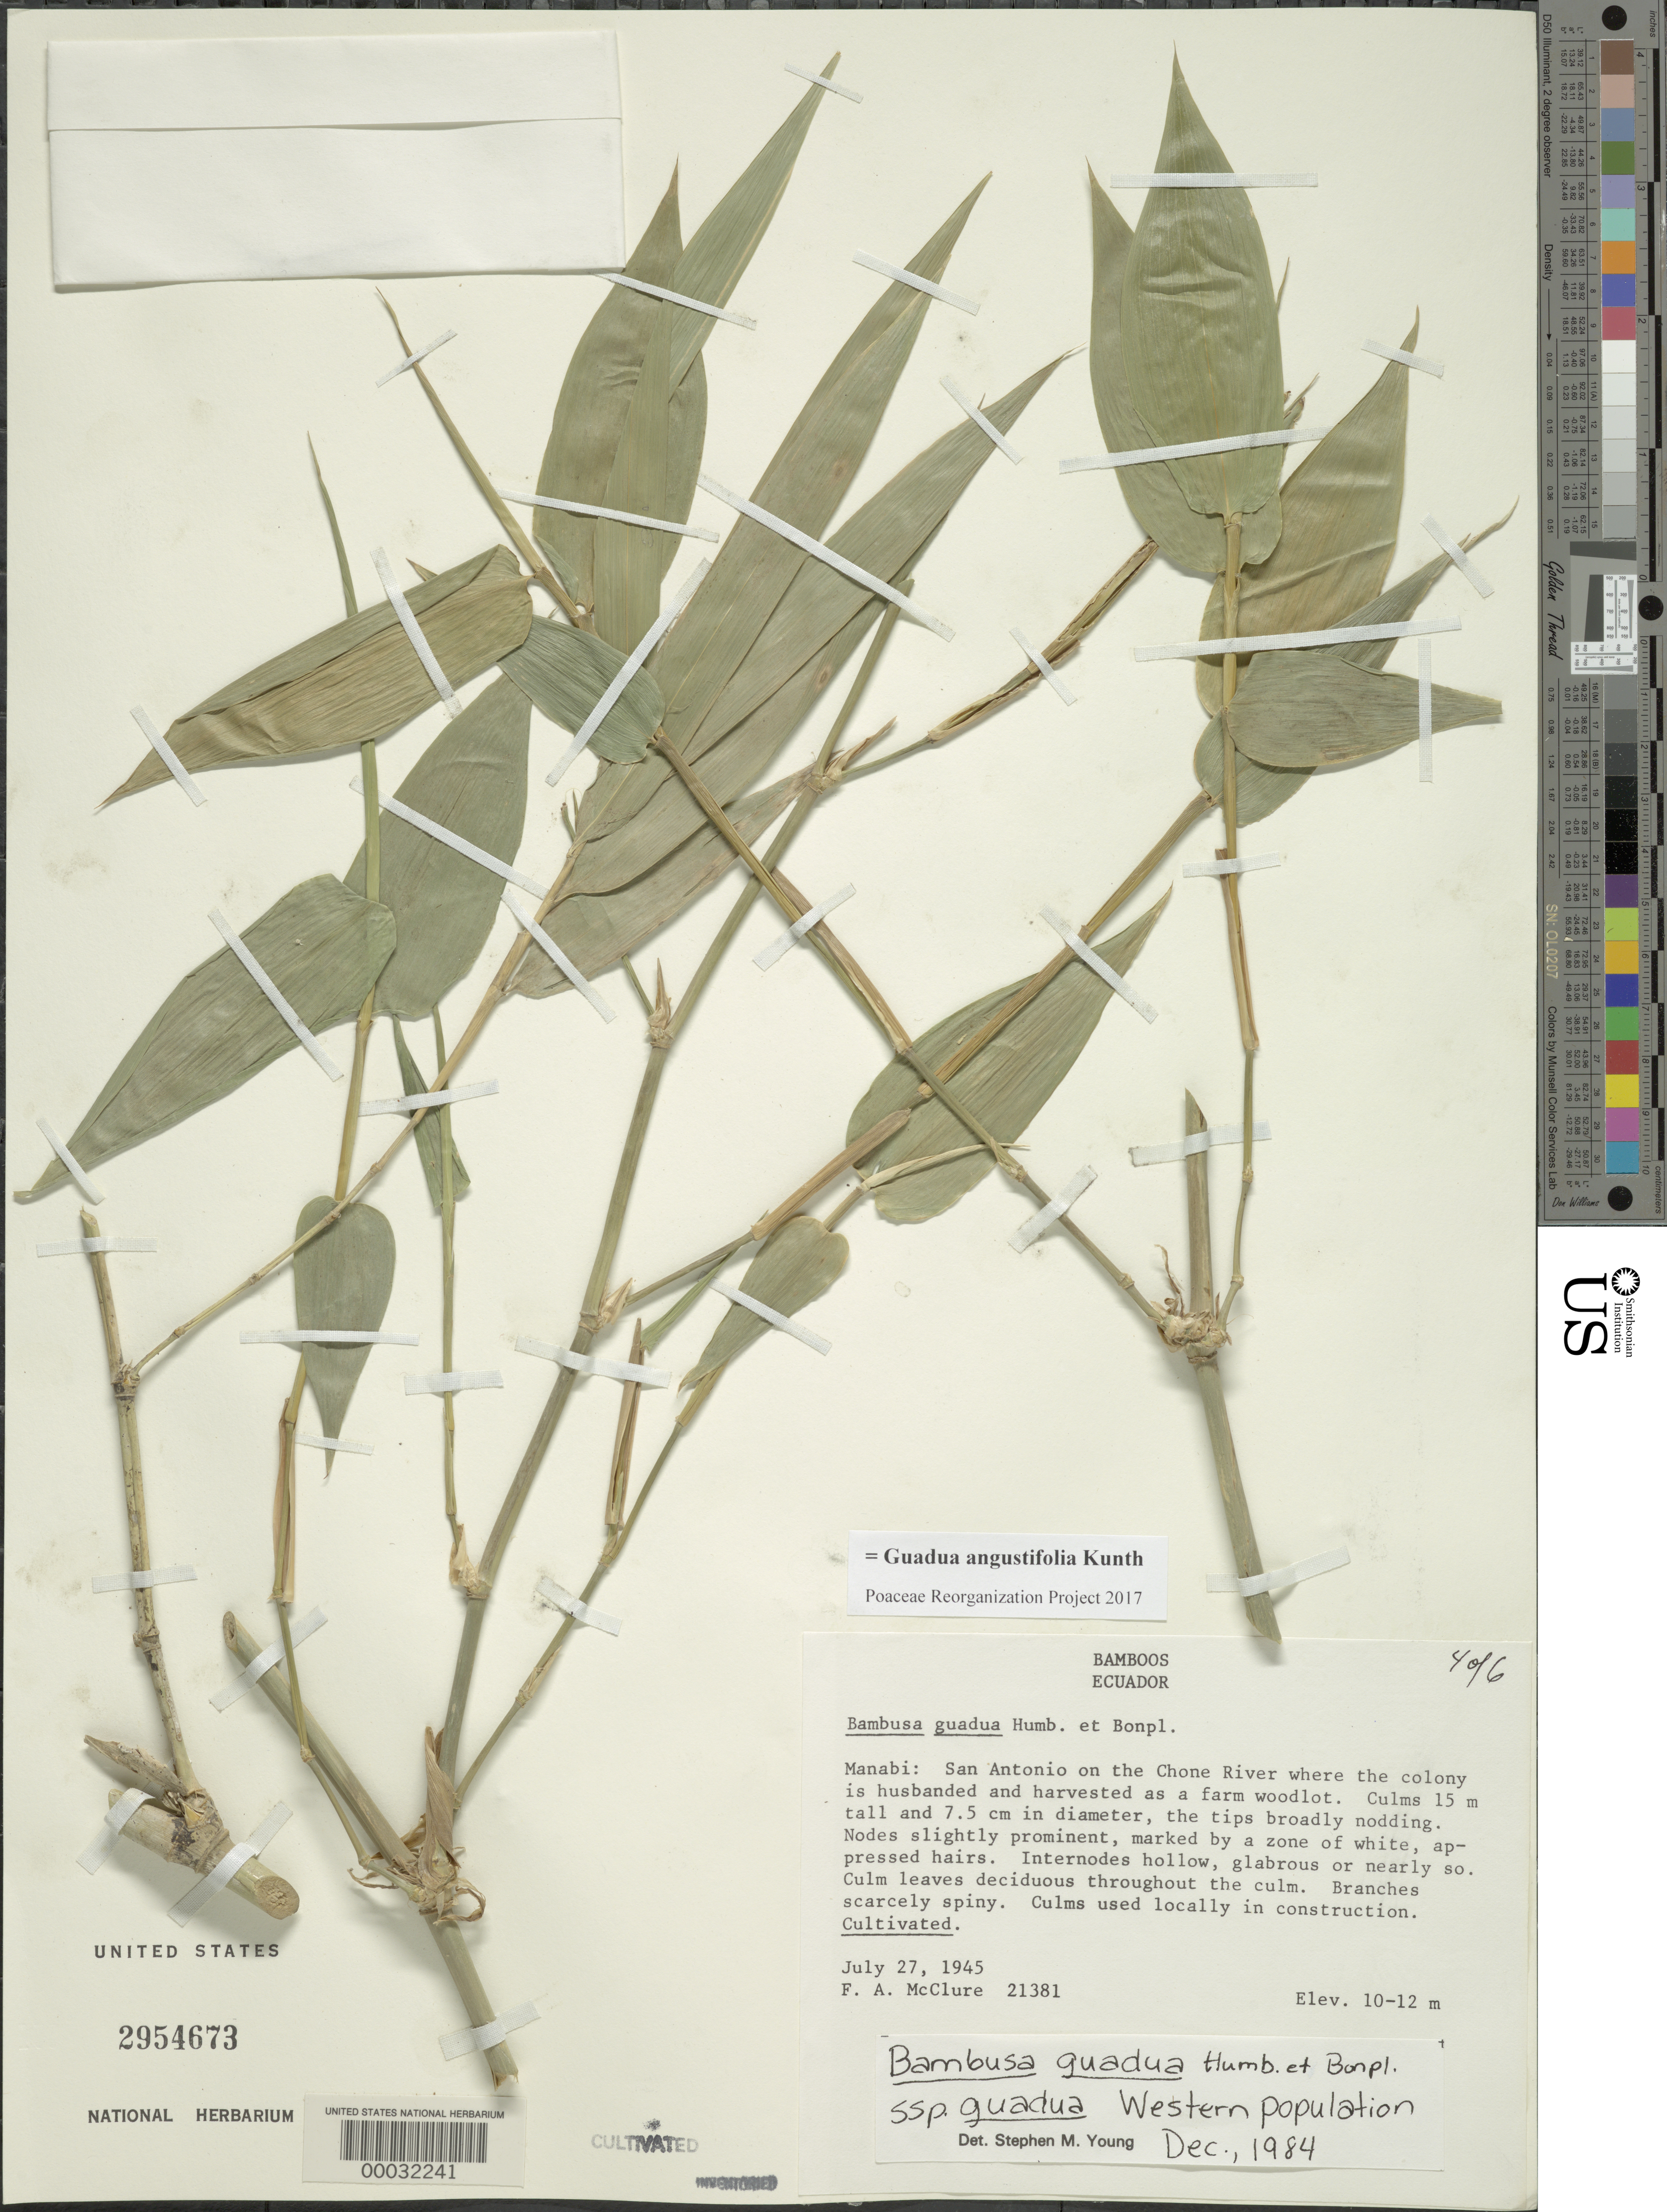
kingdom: Plantae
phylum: Tracheophyta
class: Liliopsida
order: Poales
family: Poaceae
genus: Guadua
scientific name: Guadua angustifolia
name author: Kunth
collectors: F. A. McClure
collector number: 21381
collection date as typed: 27 Jul 1945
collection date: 1945-07-27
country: Ecuador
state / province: Manabí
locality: San Antonio, Chone River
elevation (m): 10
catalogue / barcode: US 2954673